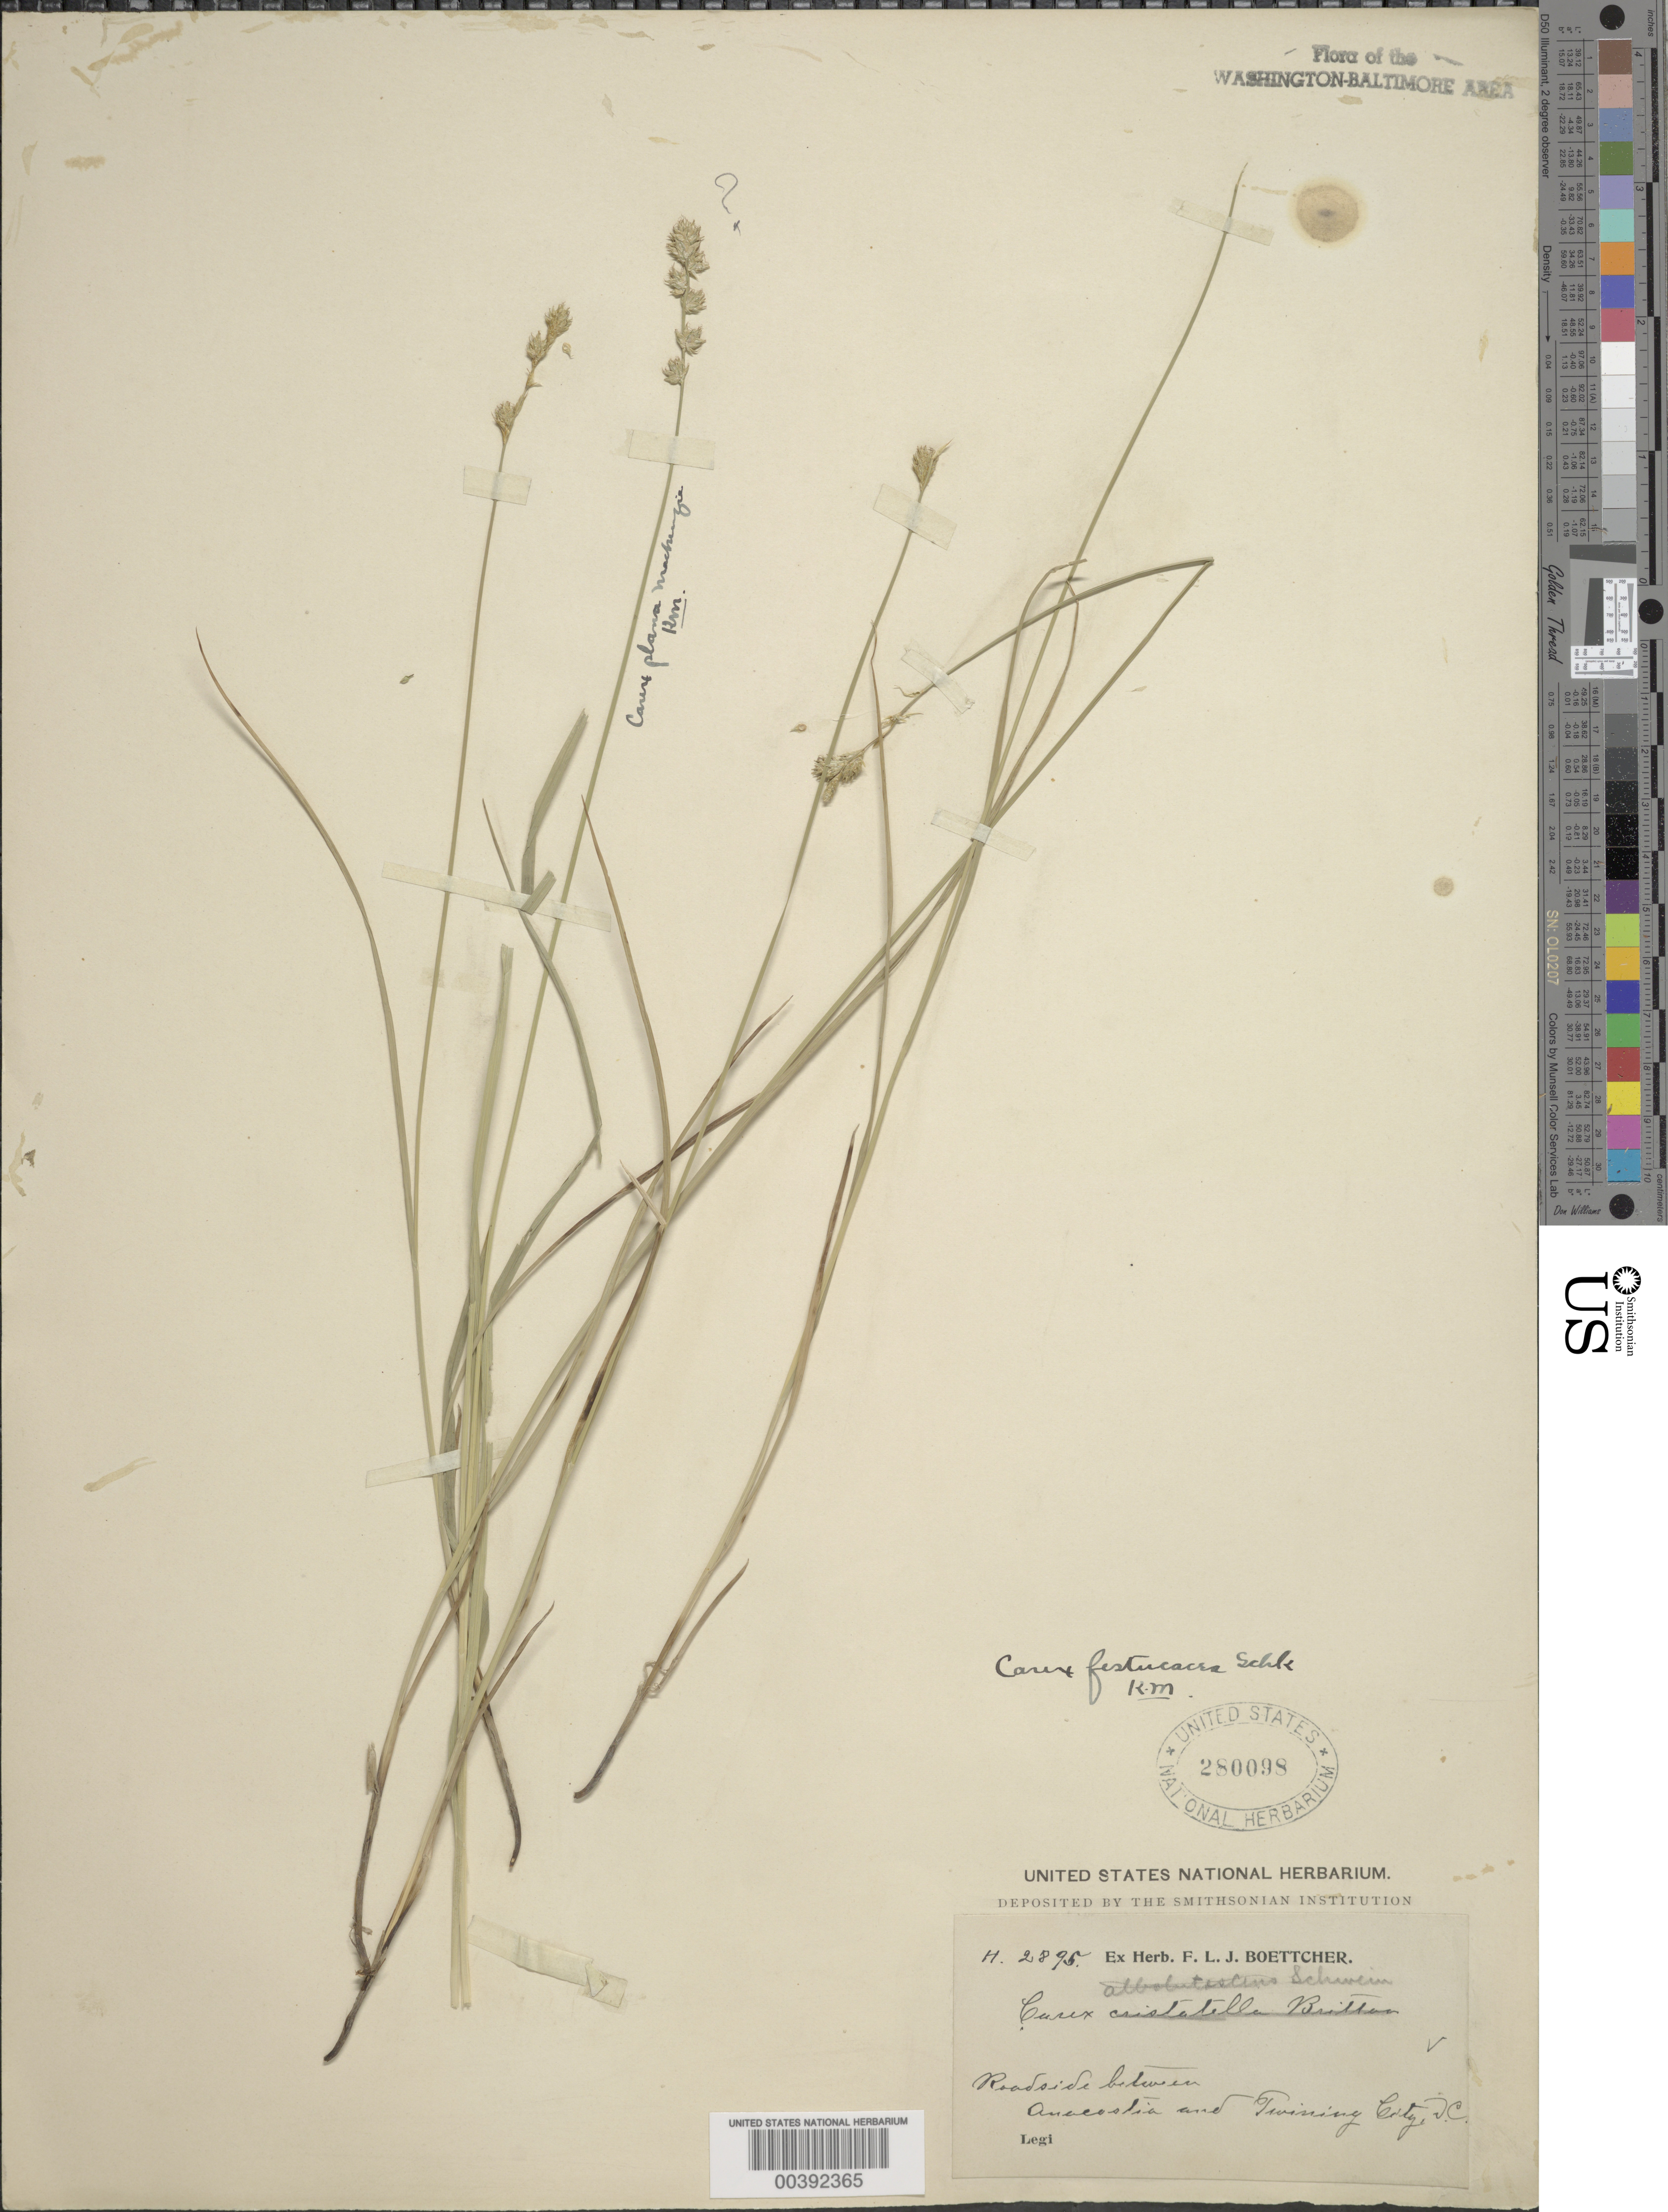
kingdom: Plantae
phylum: Tracheophyta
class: Liliopsida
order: Poales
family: Cyperaceae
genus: Carex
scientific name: Carex festucacea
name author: Willd.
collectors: F. Boettcher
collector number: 2895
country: United States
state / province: District of Columbia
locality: between Anacostia and Twining City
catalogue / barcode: US 280098